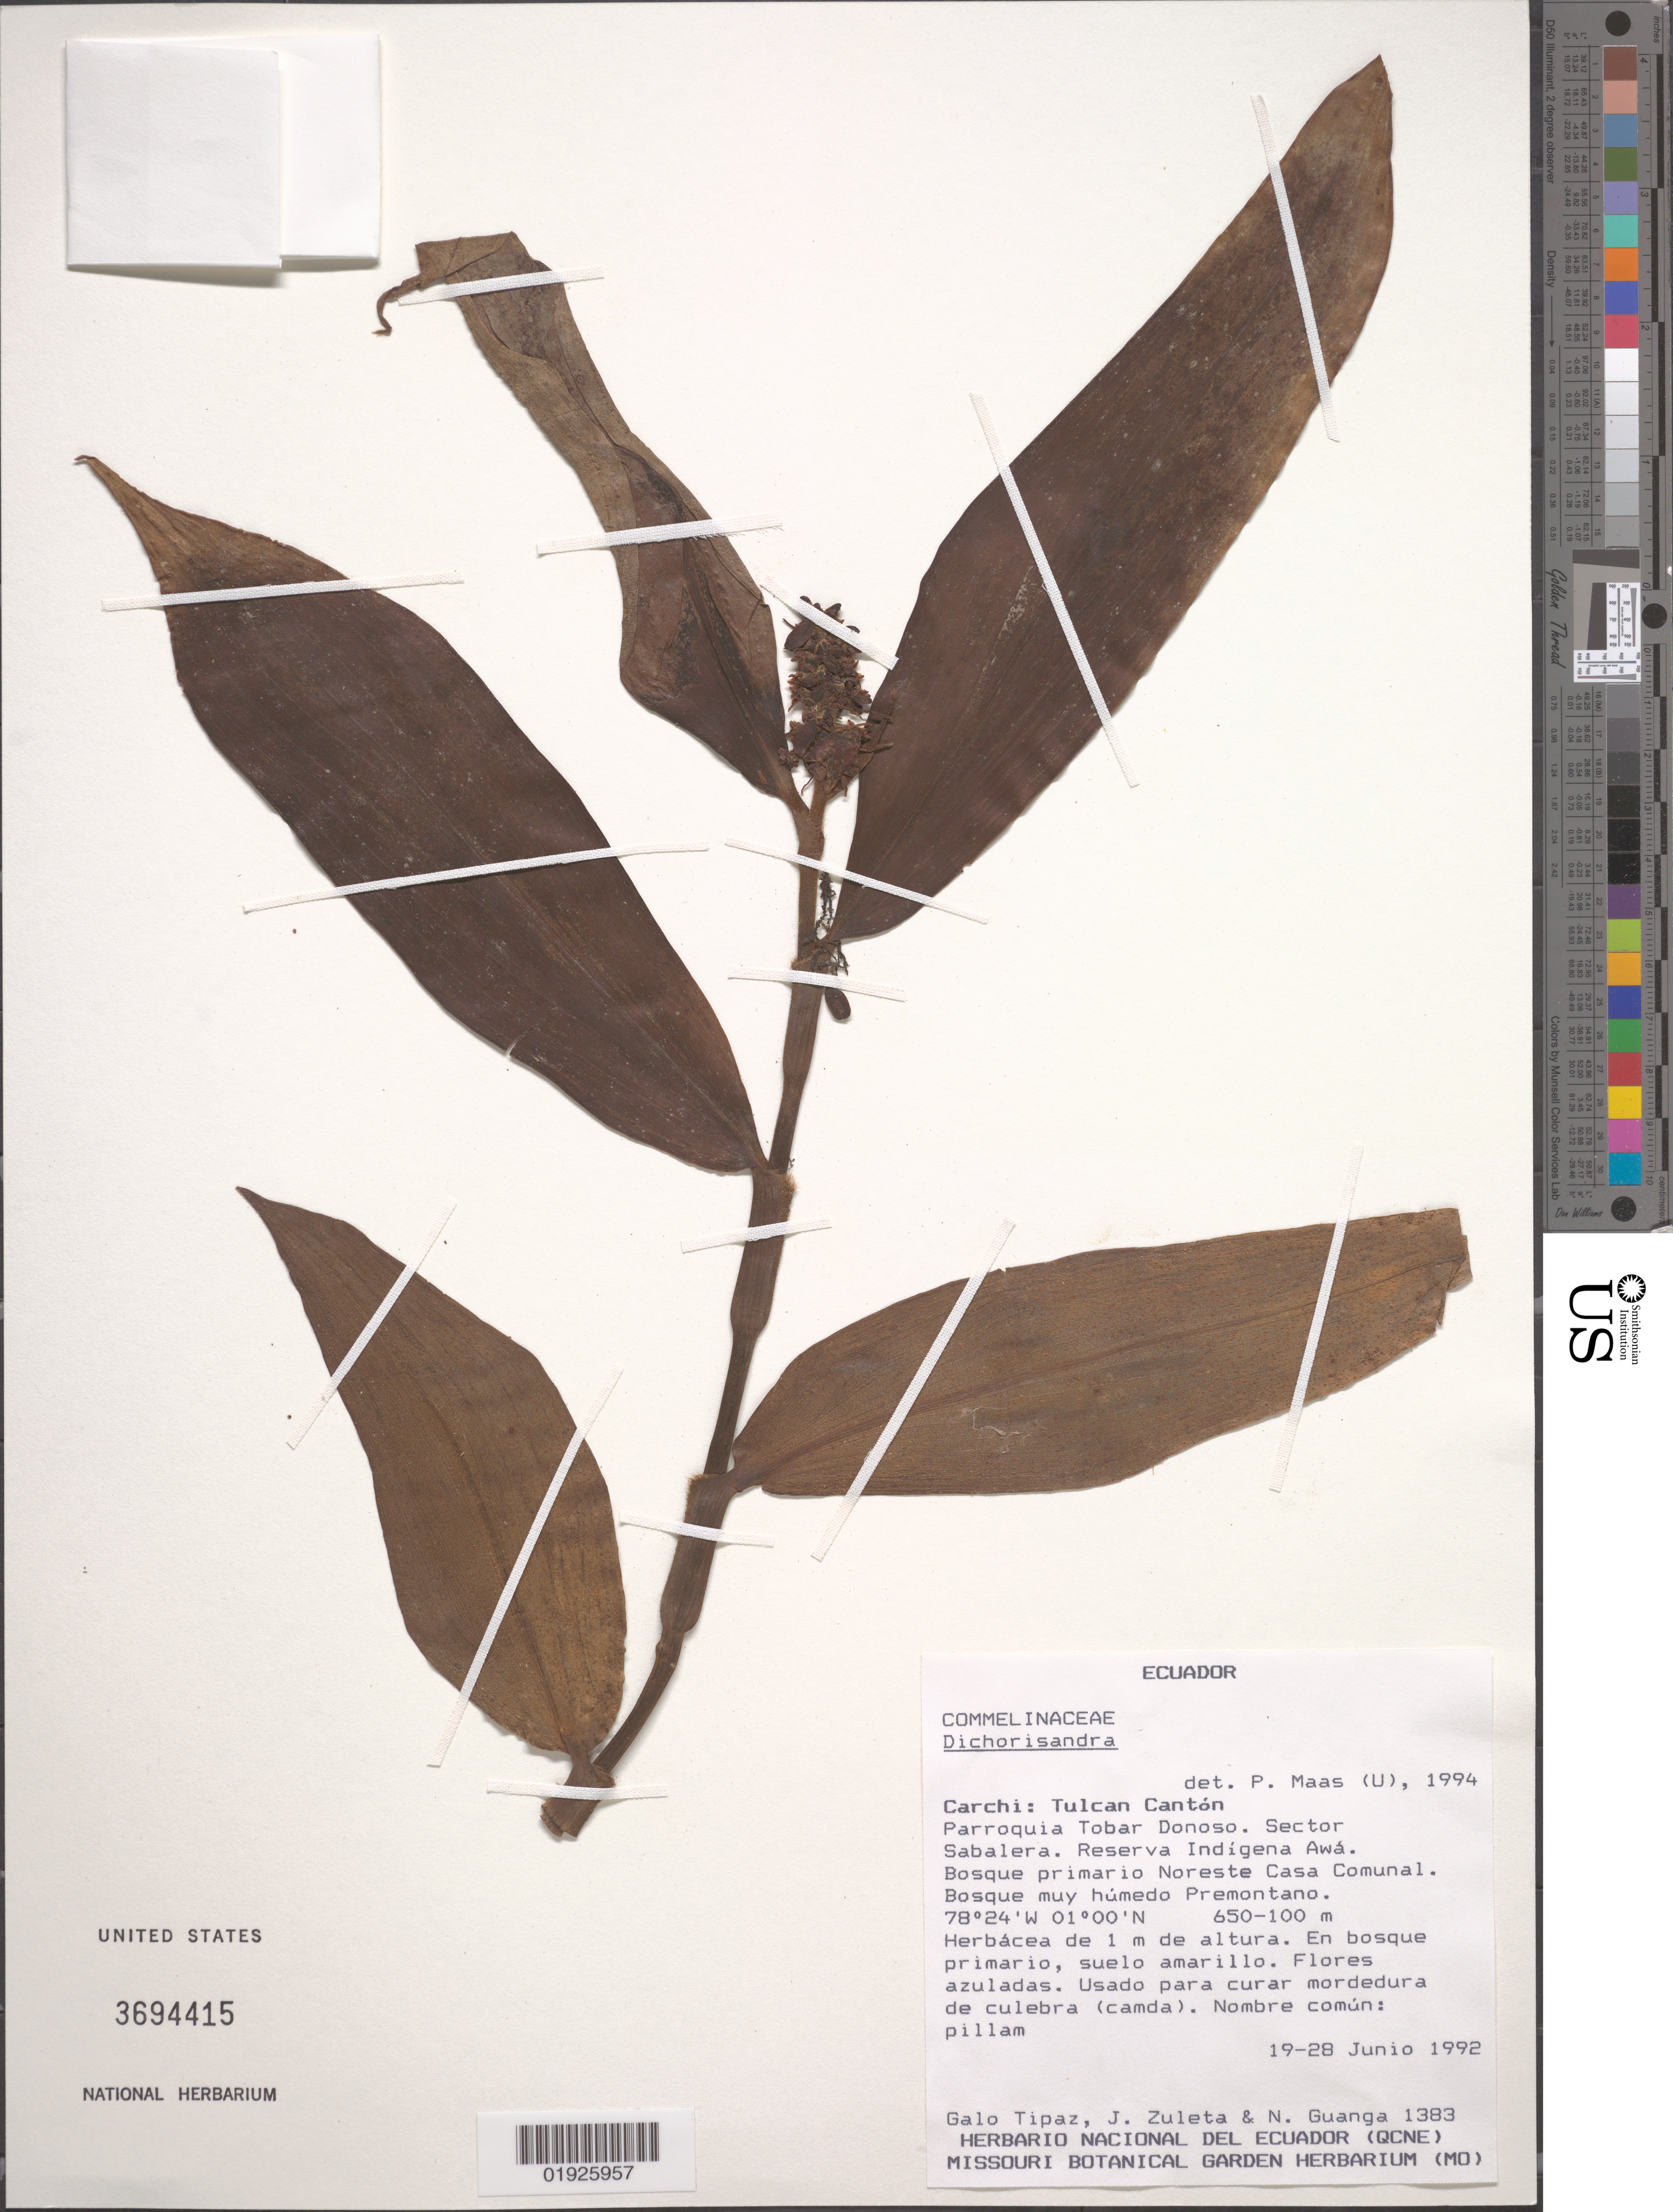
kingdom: Plantae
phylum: Tracheophyta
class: Liliopsida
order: Commelinales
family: Commelinaceae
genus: Dichorisandra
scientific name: Dichorisandra sp.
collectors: G. Tipaz, J. Zuleta & N. Guanga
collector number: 1383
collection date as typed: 19 Jun 1992 to 28 Jun 1992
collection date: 1992-06-19/1992-06-28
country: Ecuador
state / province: Carchi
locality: Tulcan Canton, Parroquia Tobar Donoso. Sector Sabalera. Reserva Indigena Awá.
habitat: Bosque primario Noreste Casa Comunal. Bosque muy humedo premontano.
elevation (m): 650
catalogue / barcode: US 3694415